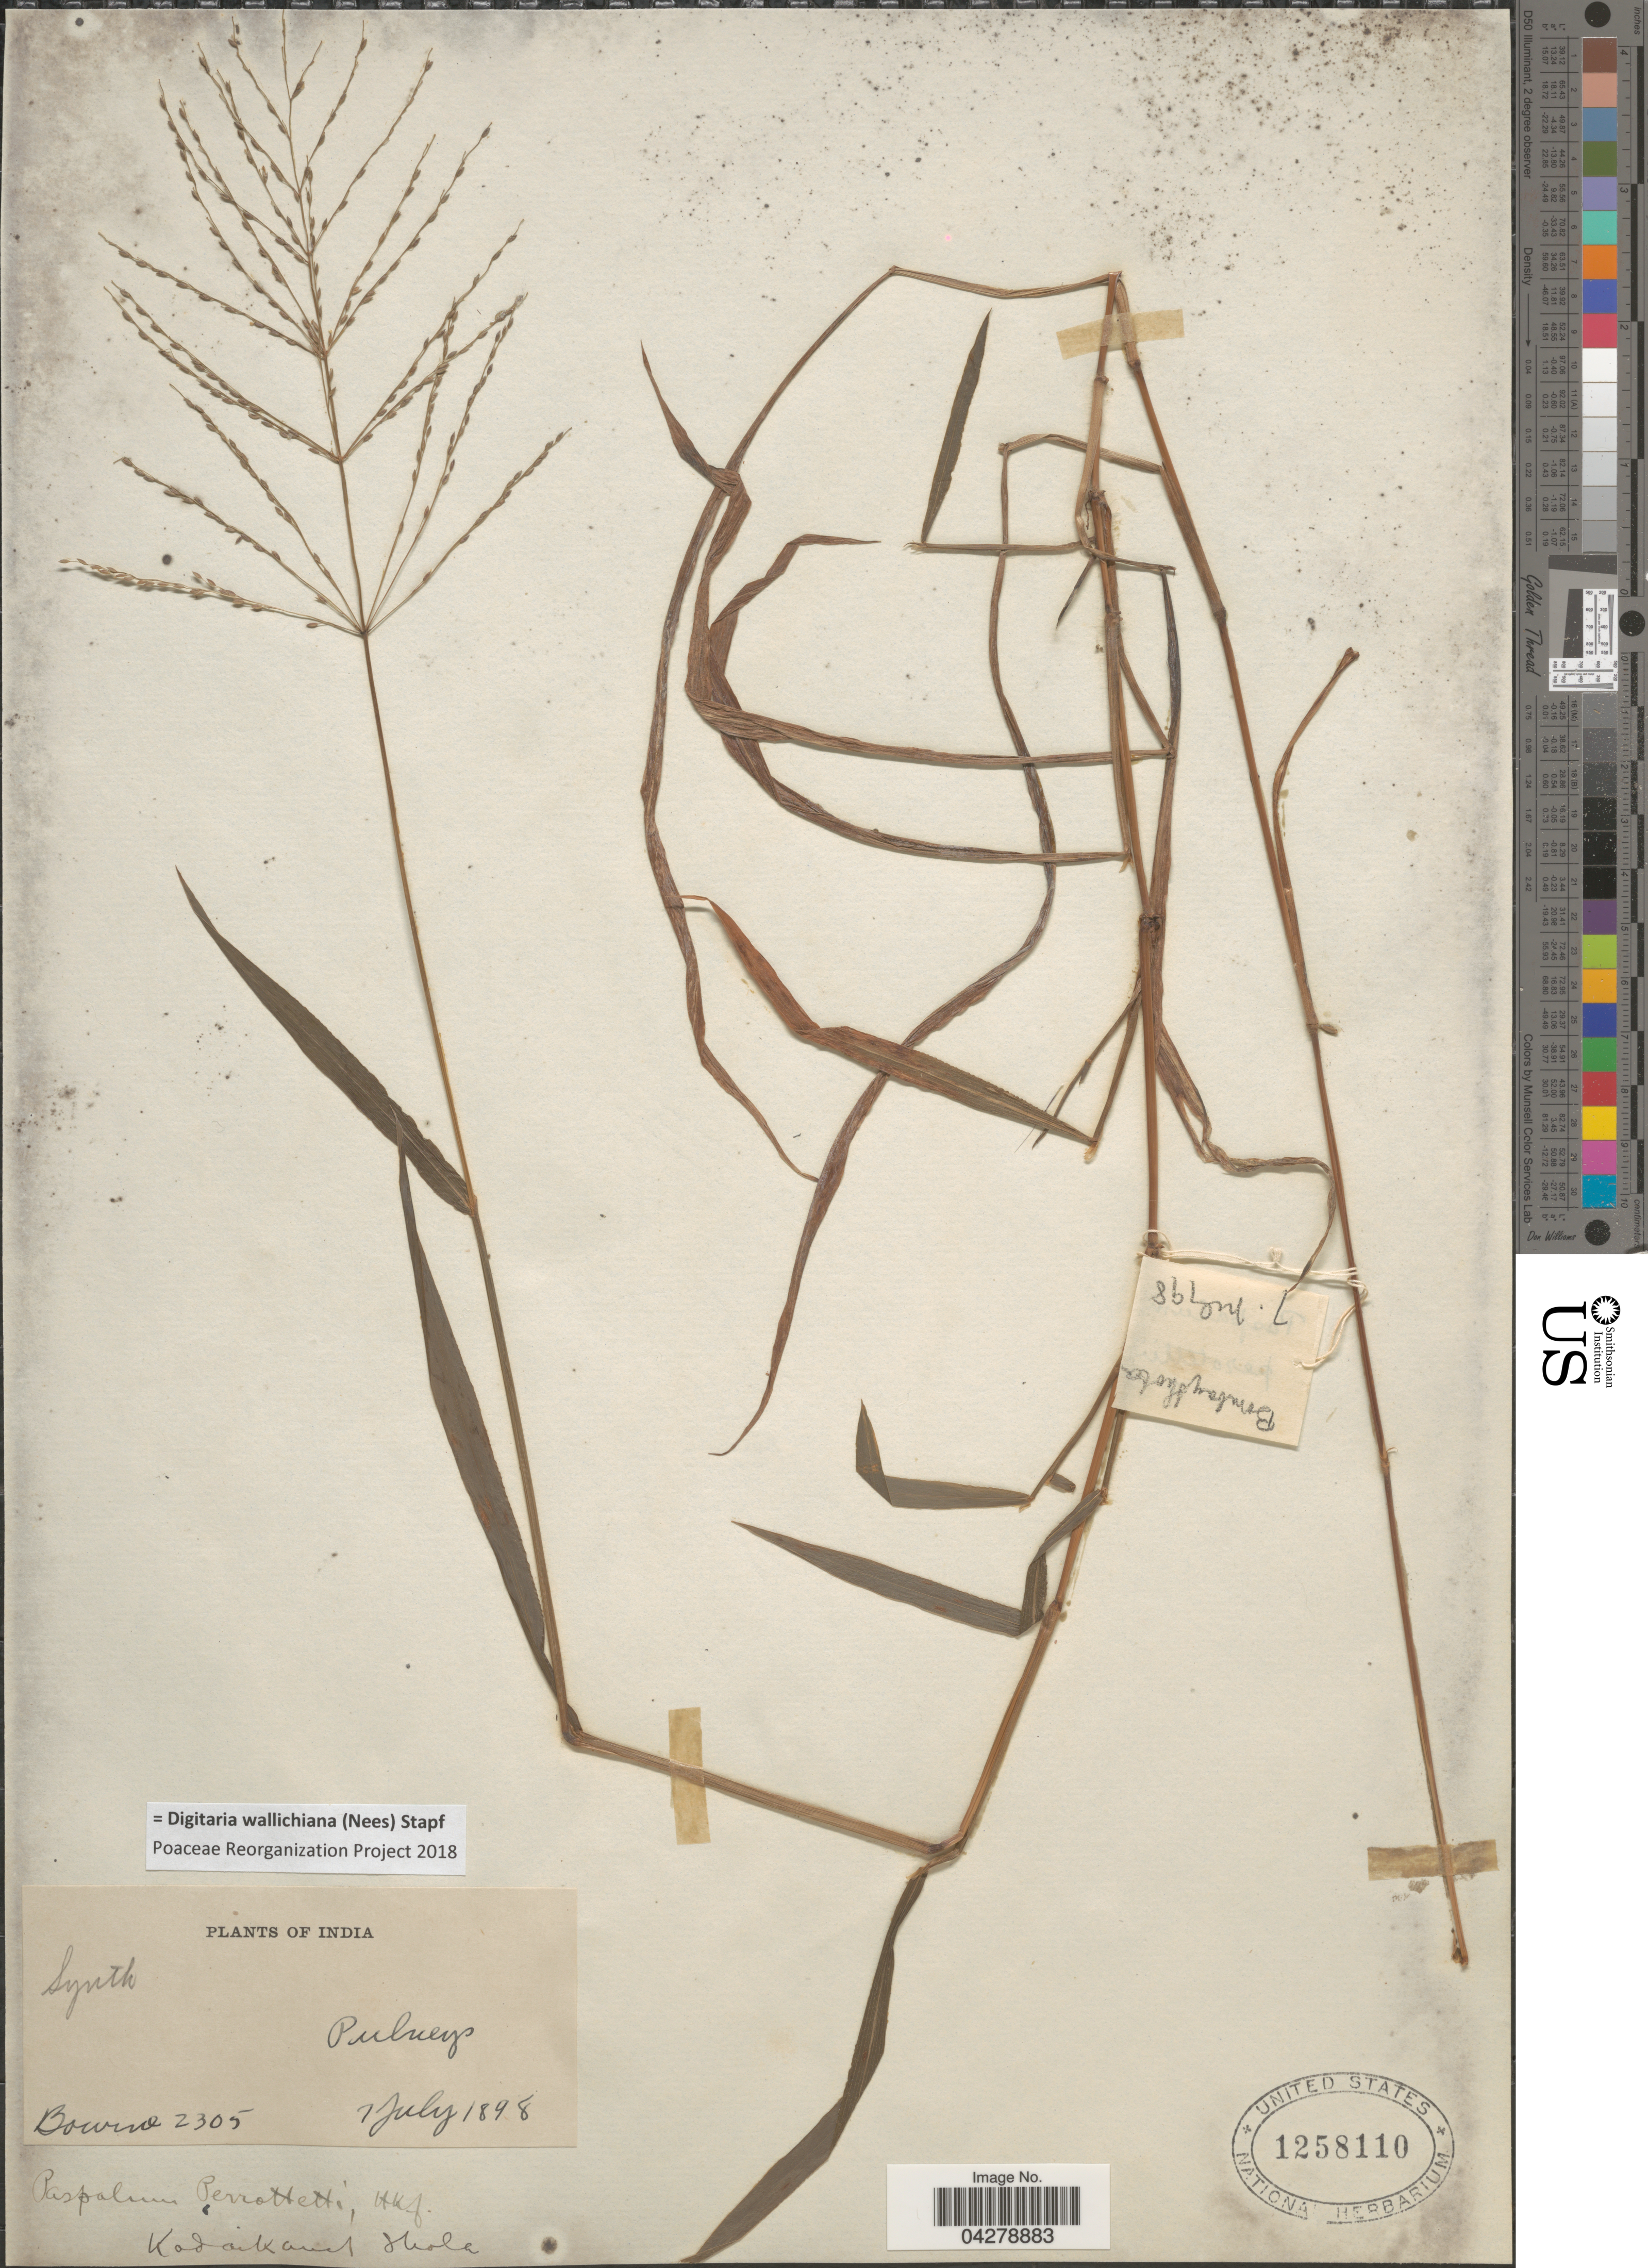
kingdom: Plantae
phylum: Tracheophyta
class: Liliopsida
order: Poales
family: Poaceae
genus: Digitaria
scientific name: Digitaria wallichiana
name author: (Nees) Stapf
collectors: -- Bourne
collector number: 2305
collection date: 1898-07-01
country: India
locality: Pulneys. KodaiKanal Shola.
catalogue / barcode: US 1258110